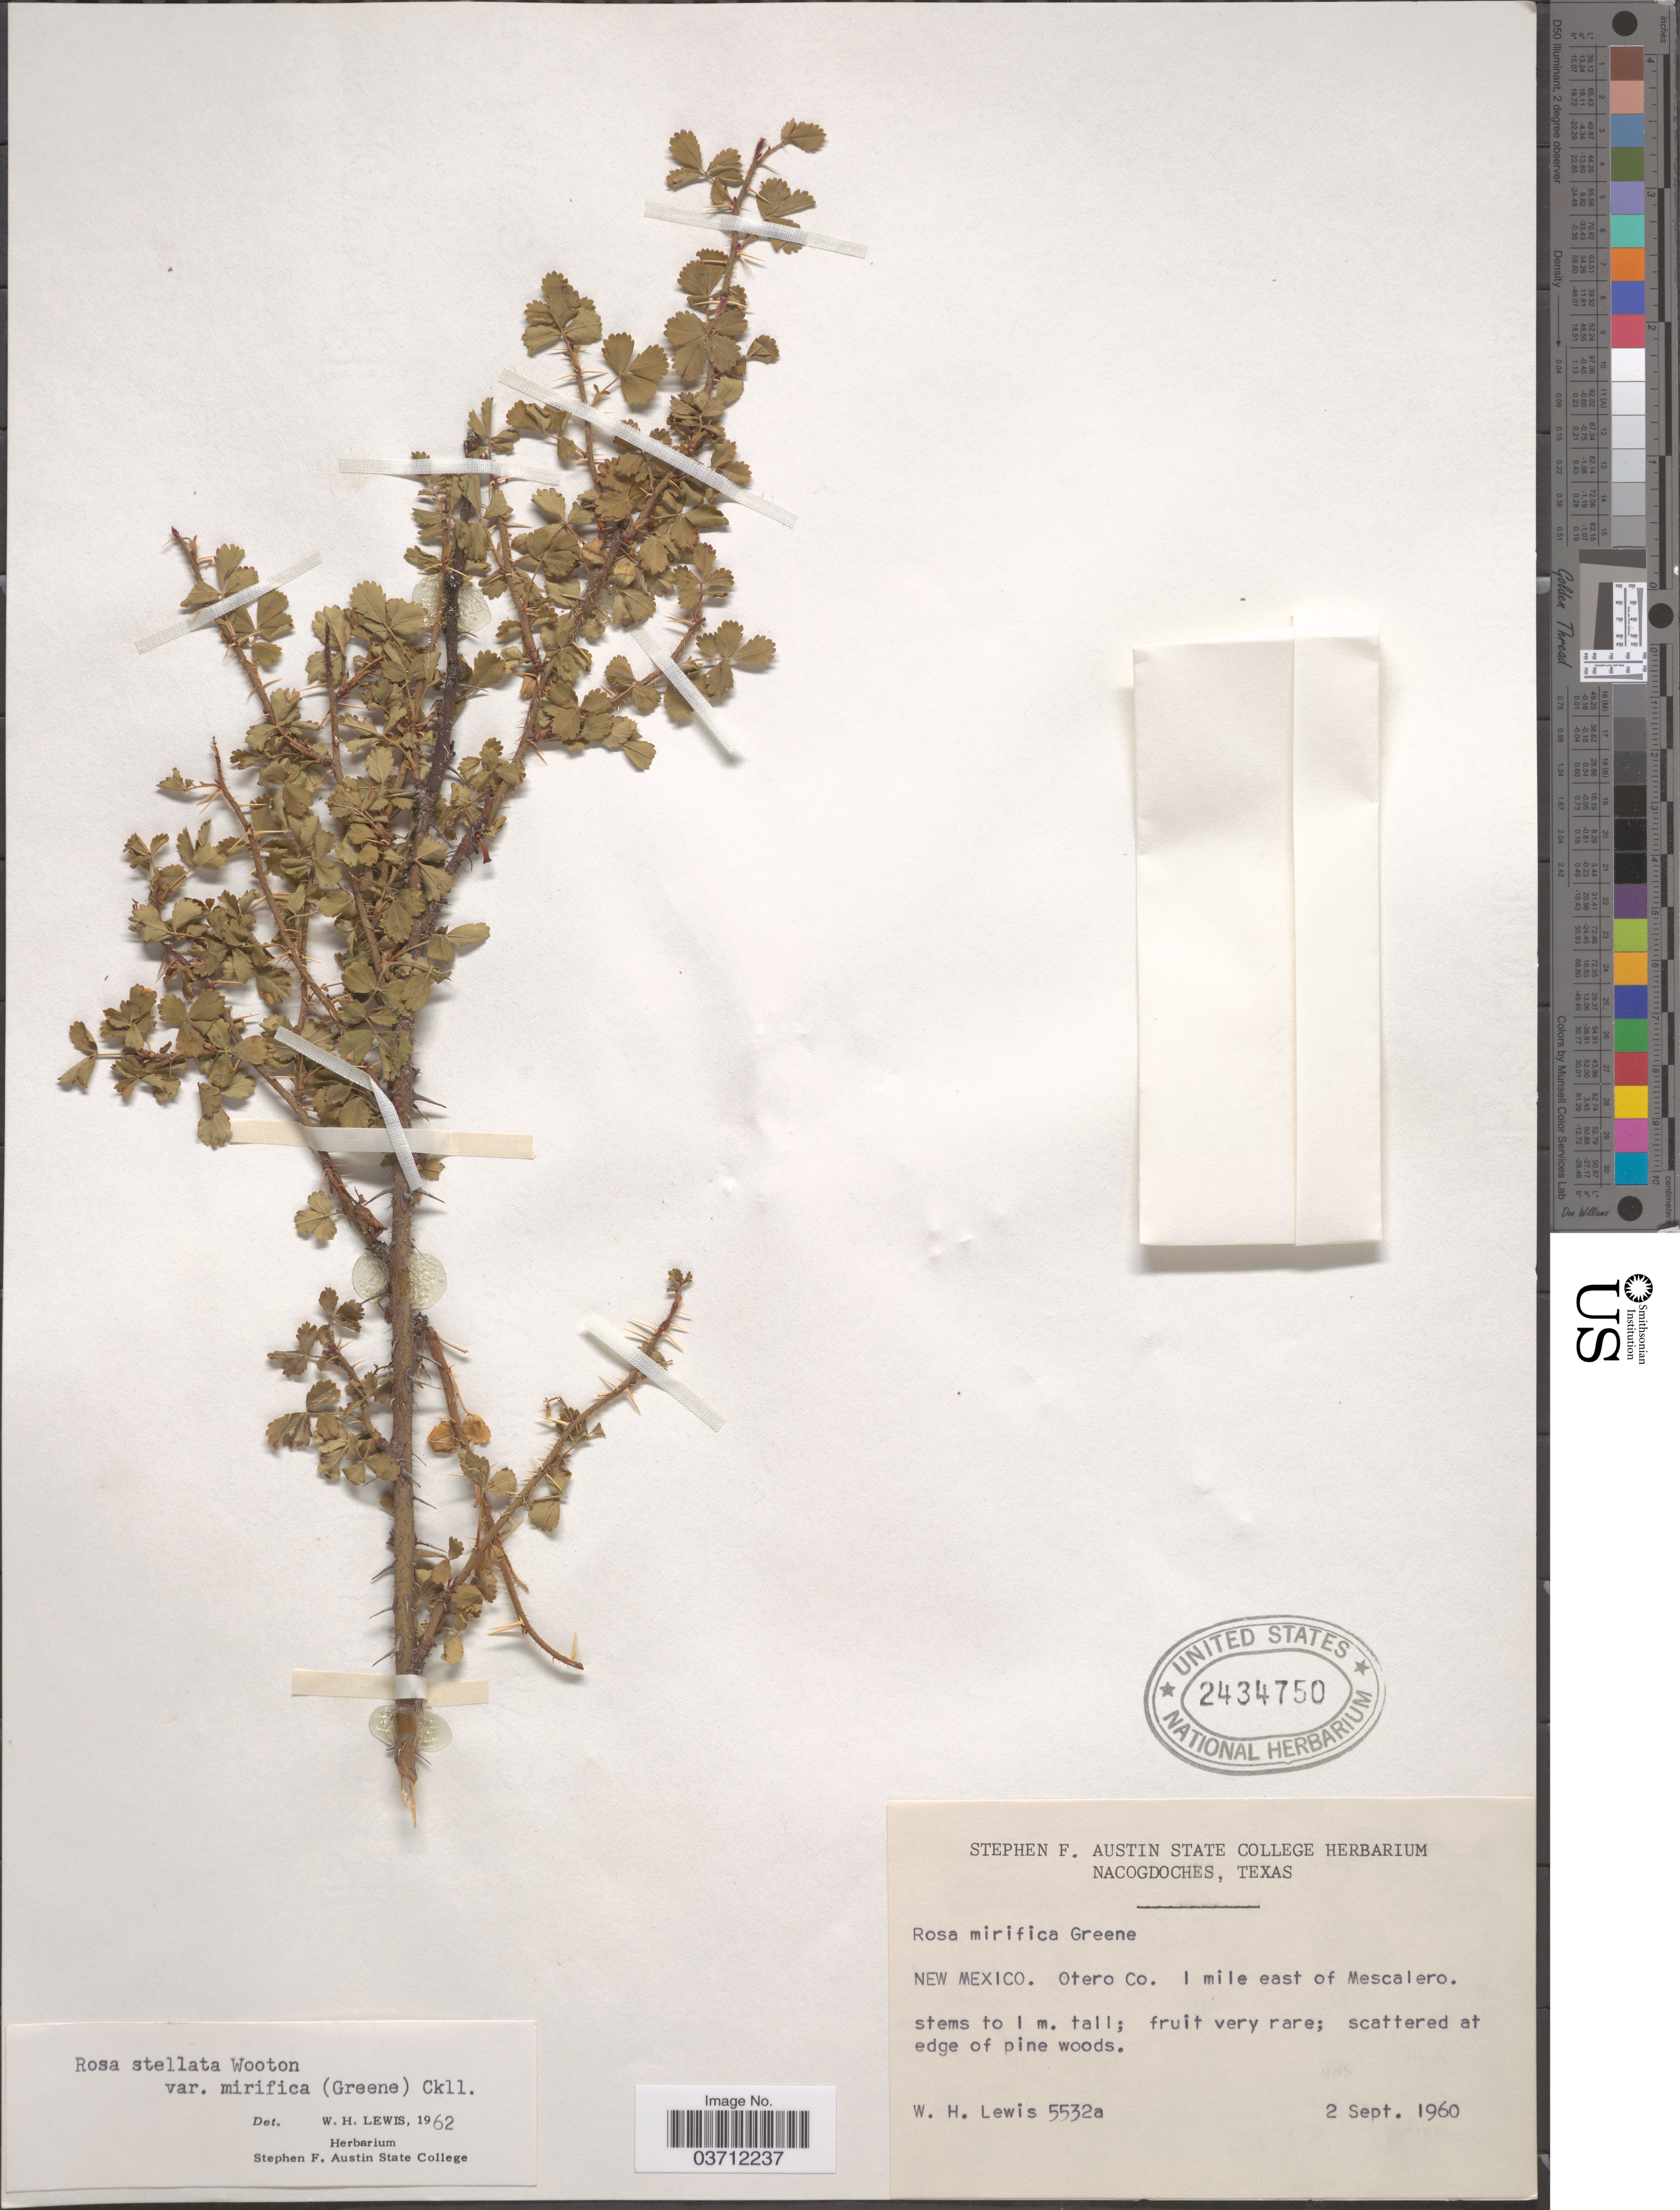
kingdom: Plantae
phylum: Tracheophyta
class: Magnoliopsida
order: Rosales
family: Rosaceae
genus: Rosa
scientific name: Rosa stellata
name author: Wooton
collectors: W. H. Lewis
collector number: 5532a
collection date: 1960-09-02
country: United States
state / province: New Mexico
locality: Otero Co. 1 mile east of Mescalero.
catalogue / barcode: US 2434750